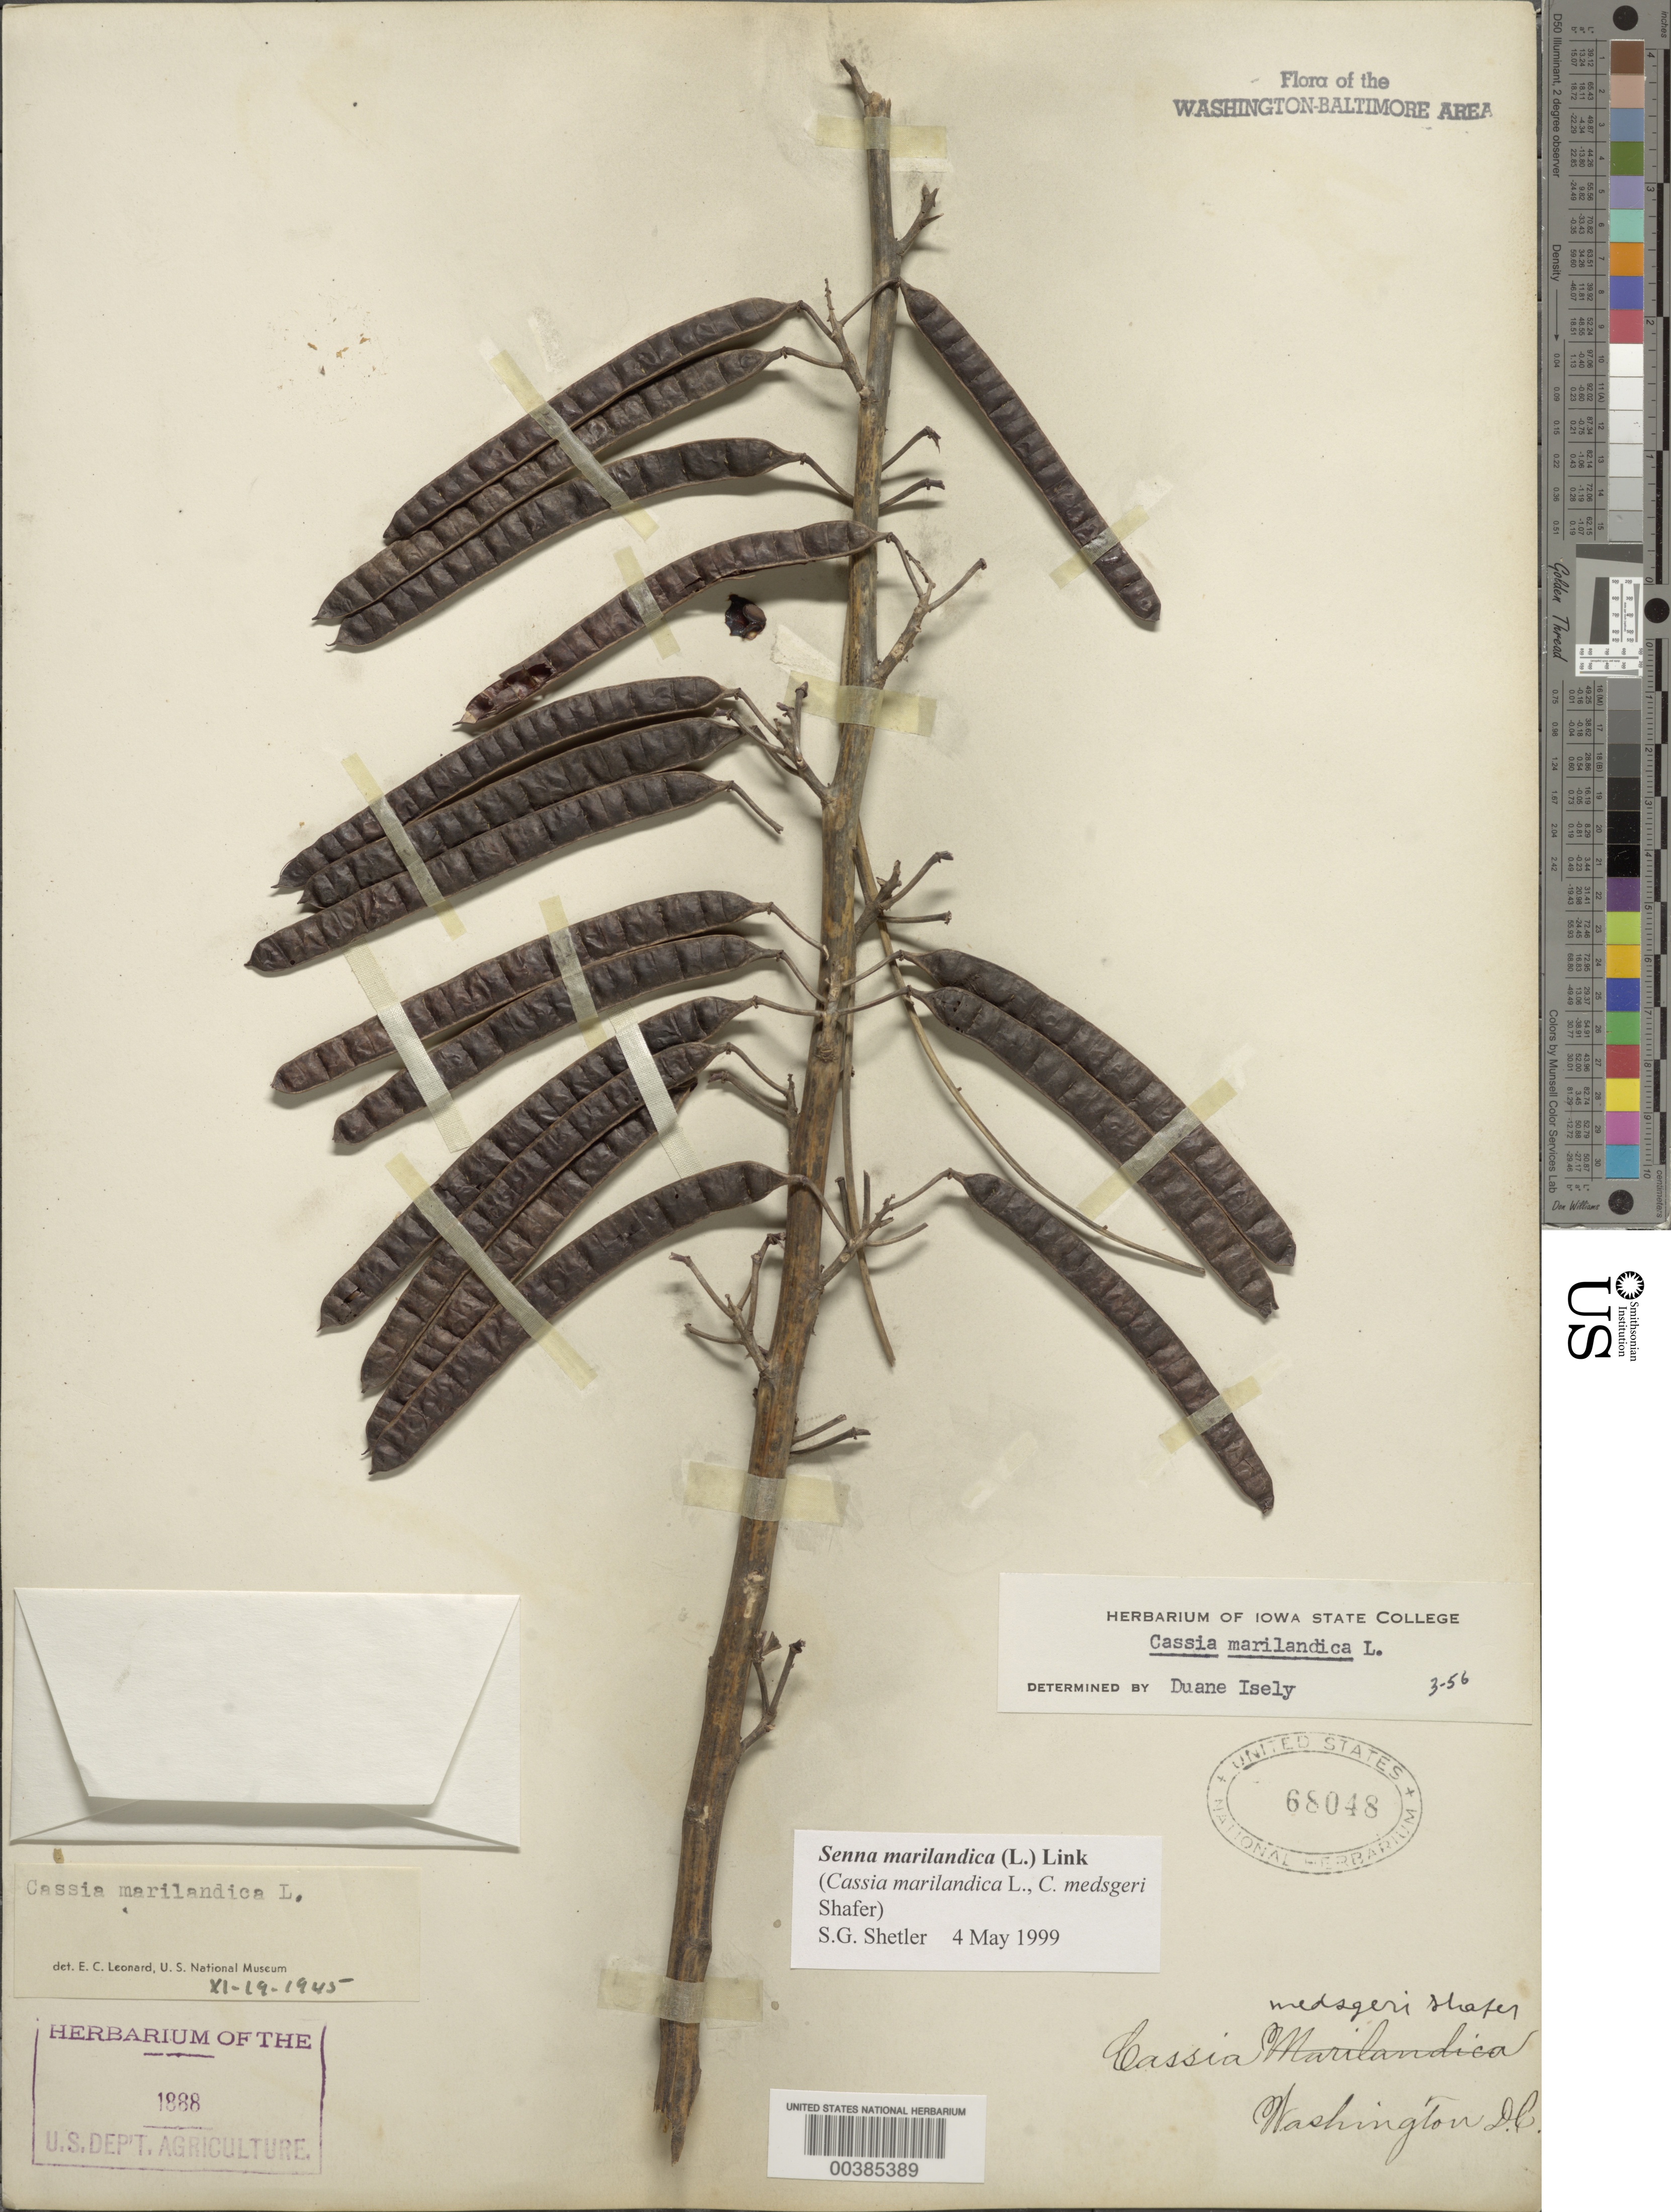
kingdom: Plantae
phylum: Tracheophyta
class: Magnoliopsida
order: Fabales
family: Fabaceae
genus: Senna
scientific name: Senna marilandica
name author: (L.) Link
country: United States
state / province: District of Columbia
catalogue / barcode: US 68048